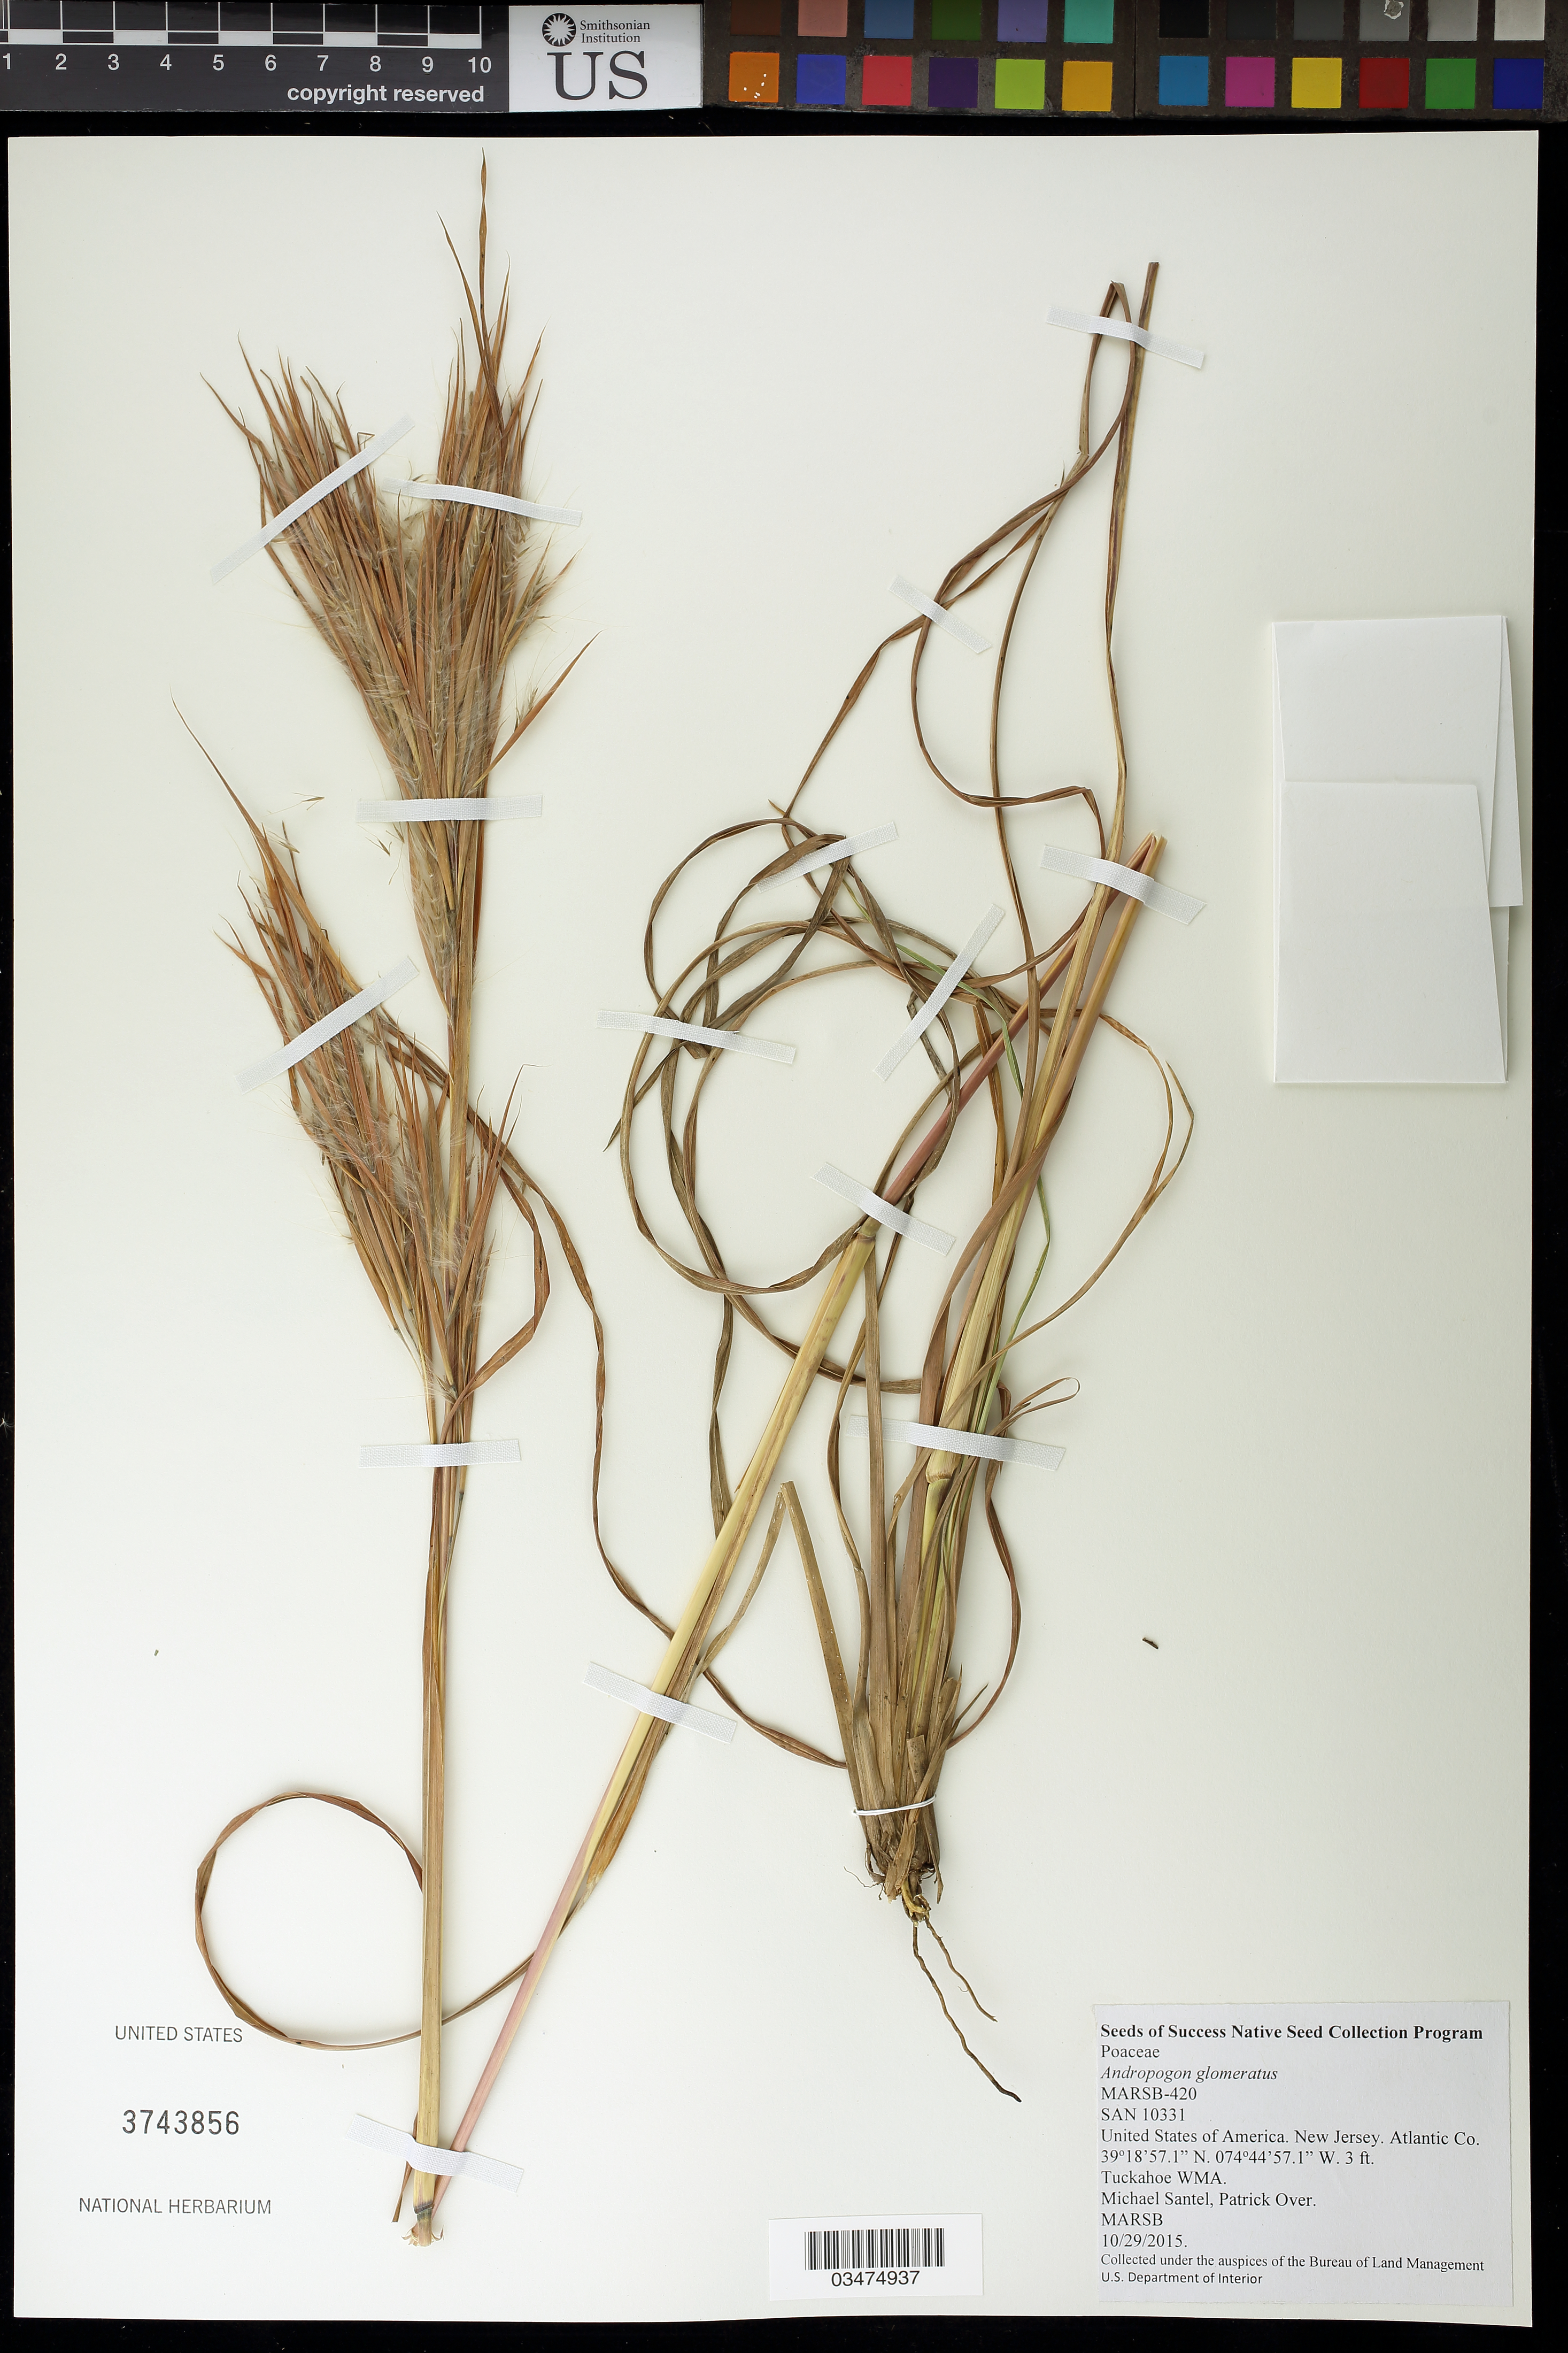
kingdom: Plantae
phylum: Tracheophyta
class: Liliopsida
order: Poales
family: Poaceae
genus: Andropogon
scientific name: Andropogon glomeratus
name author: (Walter) Britton, Stearns & Poggenb.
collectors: M. Santel & P. Over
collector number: MARSB-420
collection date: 2015-10-29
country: United States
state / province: New Jersey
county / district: Atlantic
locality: Tuckahoe WMA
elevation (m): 1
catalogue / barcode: US 3743856